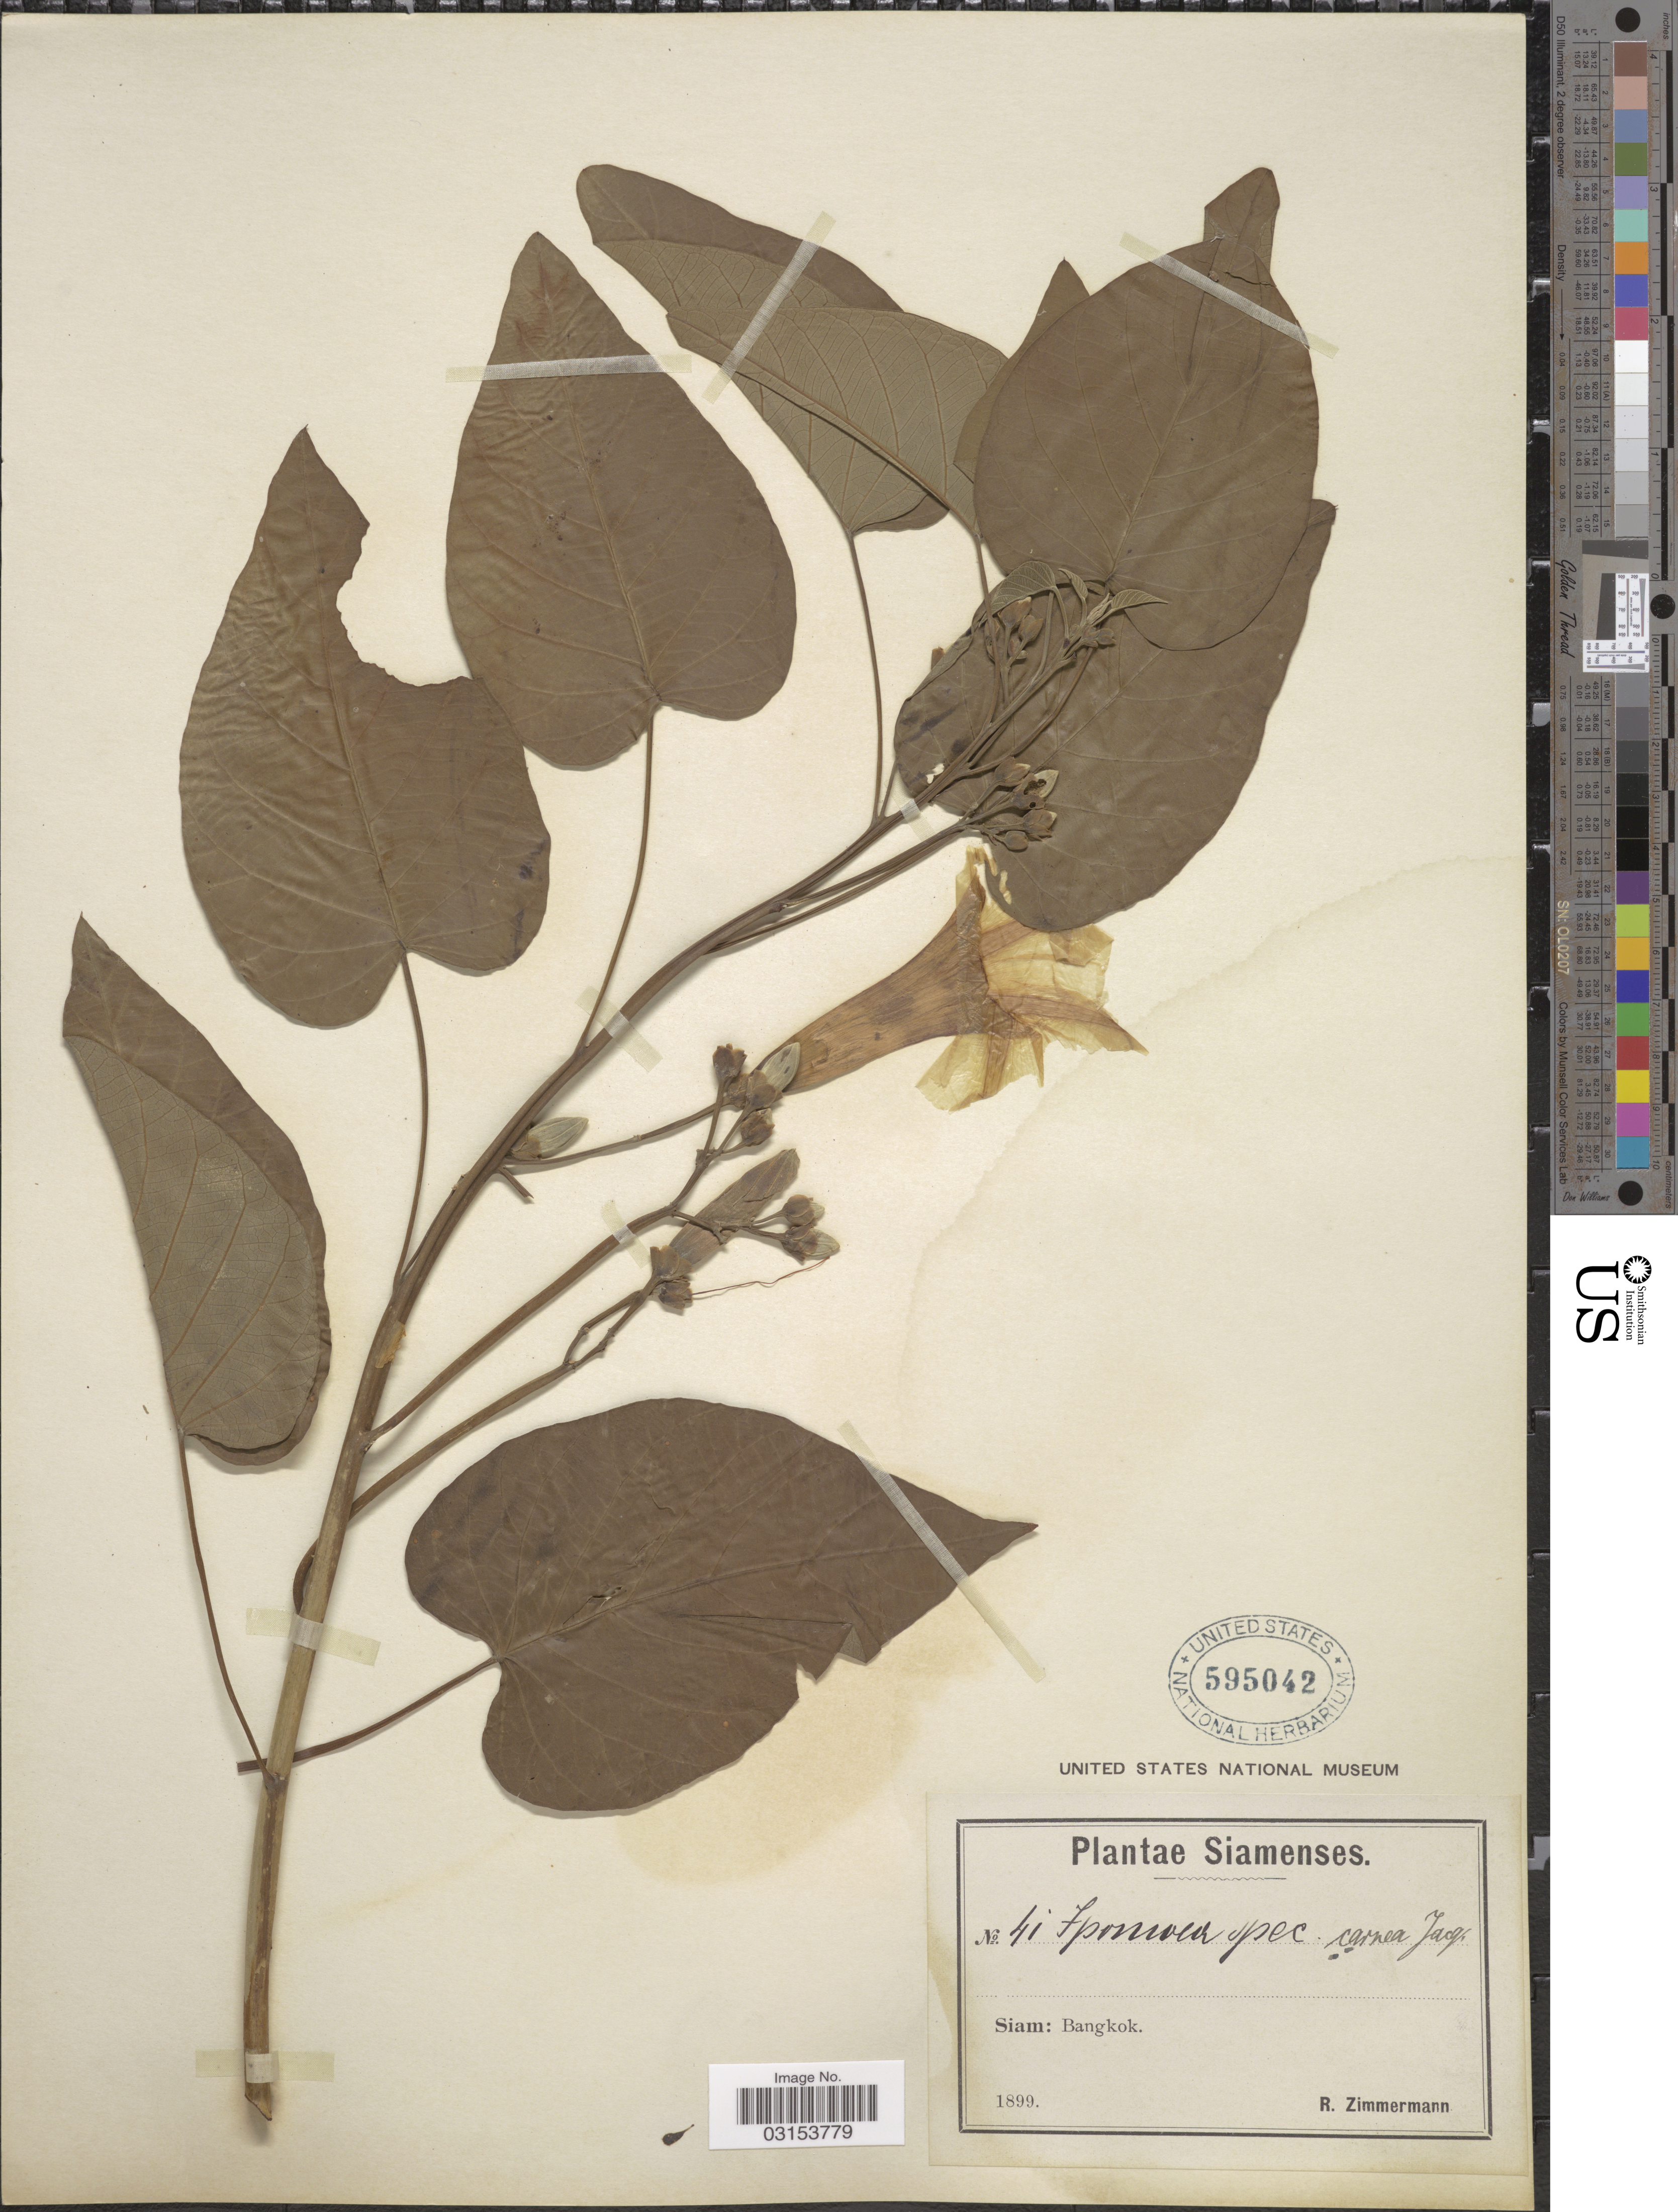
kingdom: Plantae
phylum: Tracheophyta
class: Magnoliopsida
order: Solanales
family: Convolvulaceae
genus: Ipomoea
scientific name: Ipomoea carnea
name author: Jacq.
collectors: R. Zimmermann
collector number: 41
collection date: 1899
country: Thailand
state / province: Bangkok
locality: Siamenses. Siam.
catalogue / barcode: US 595042